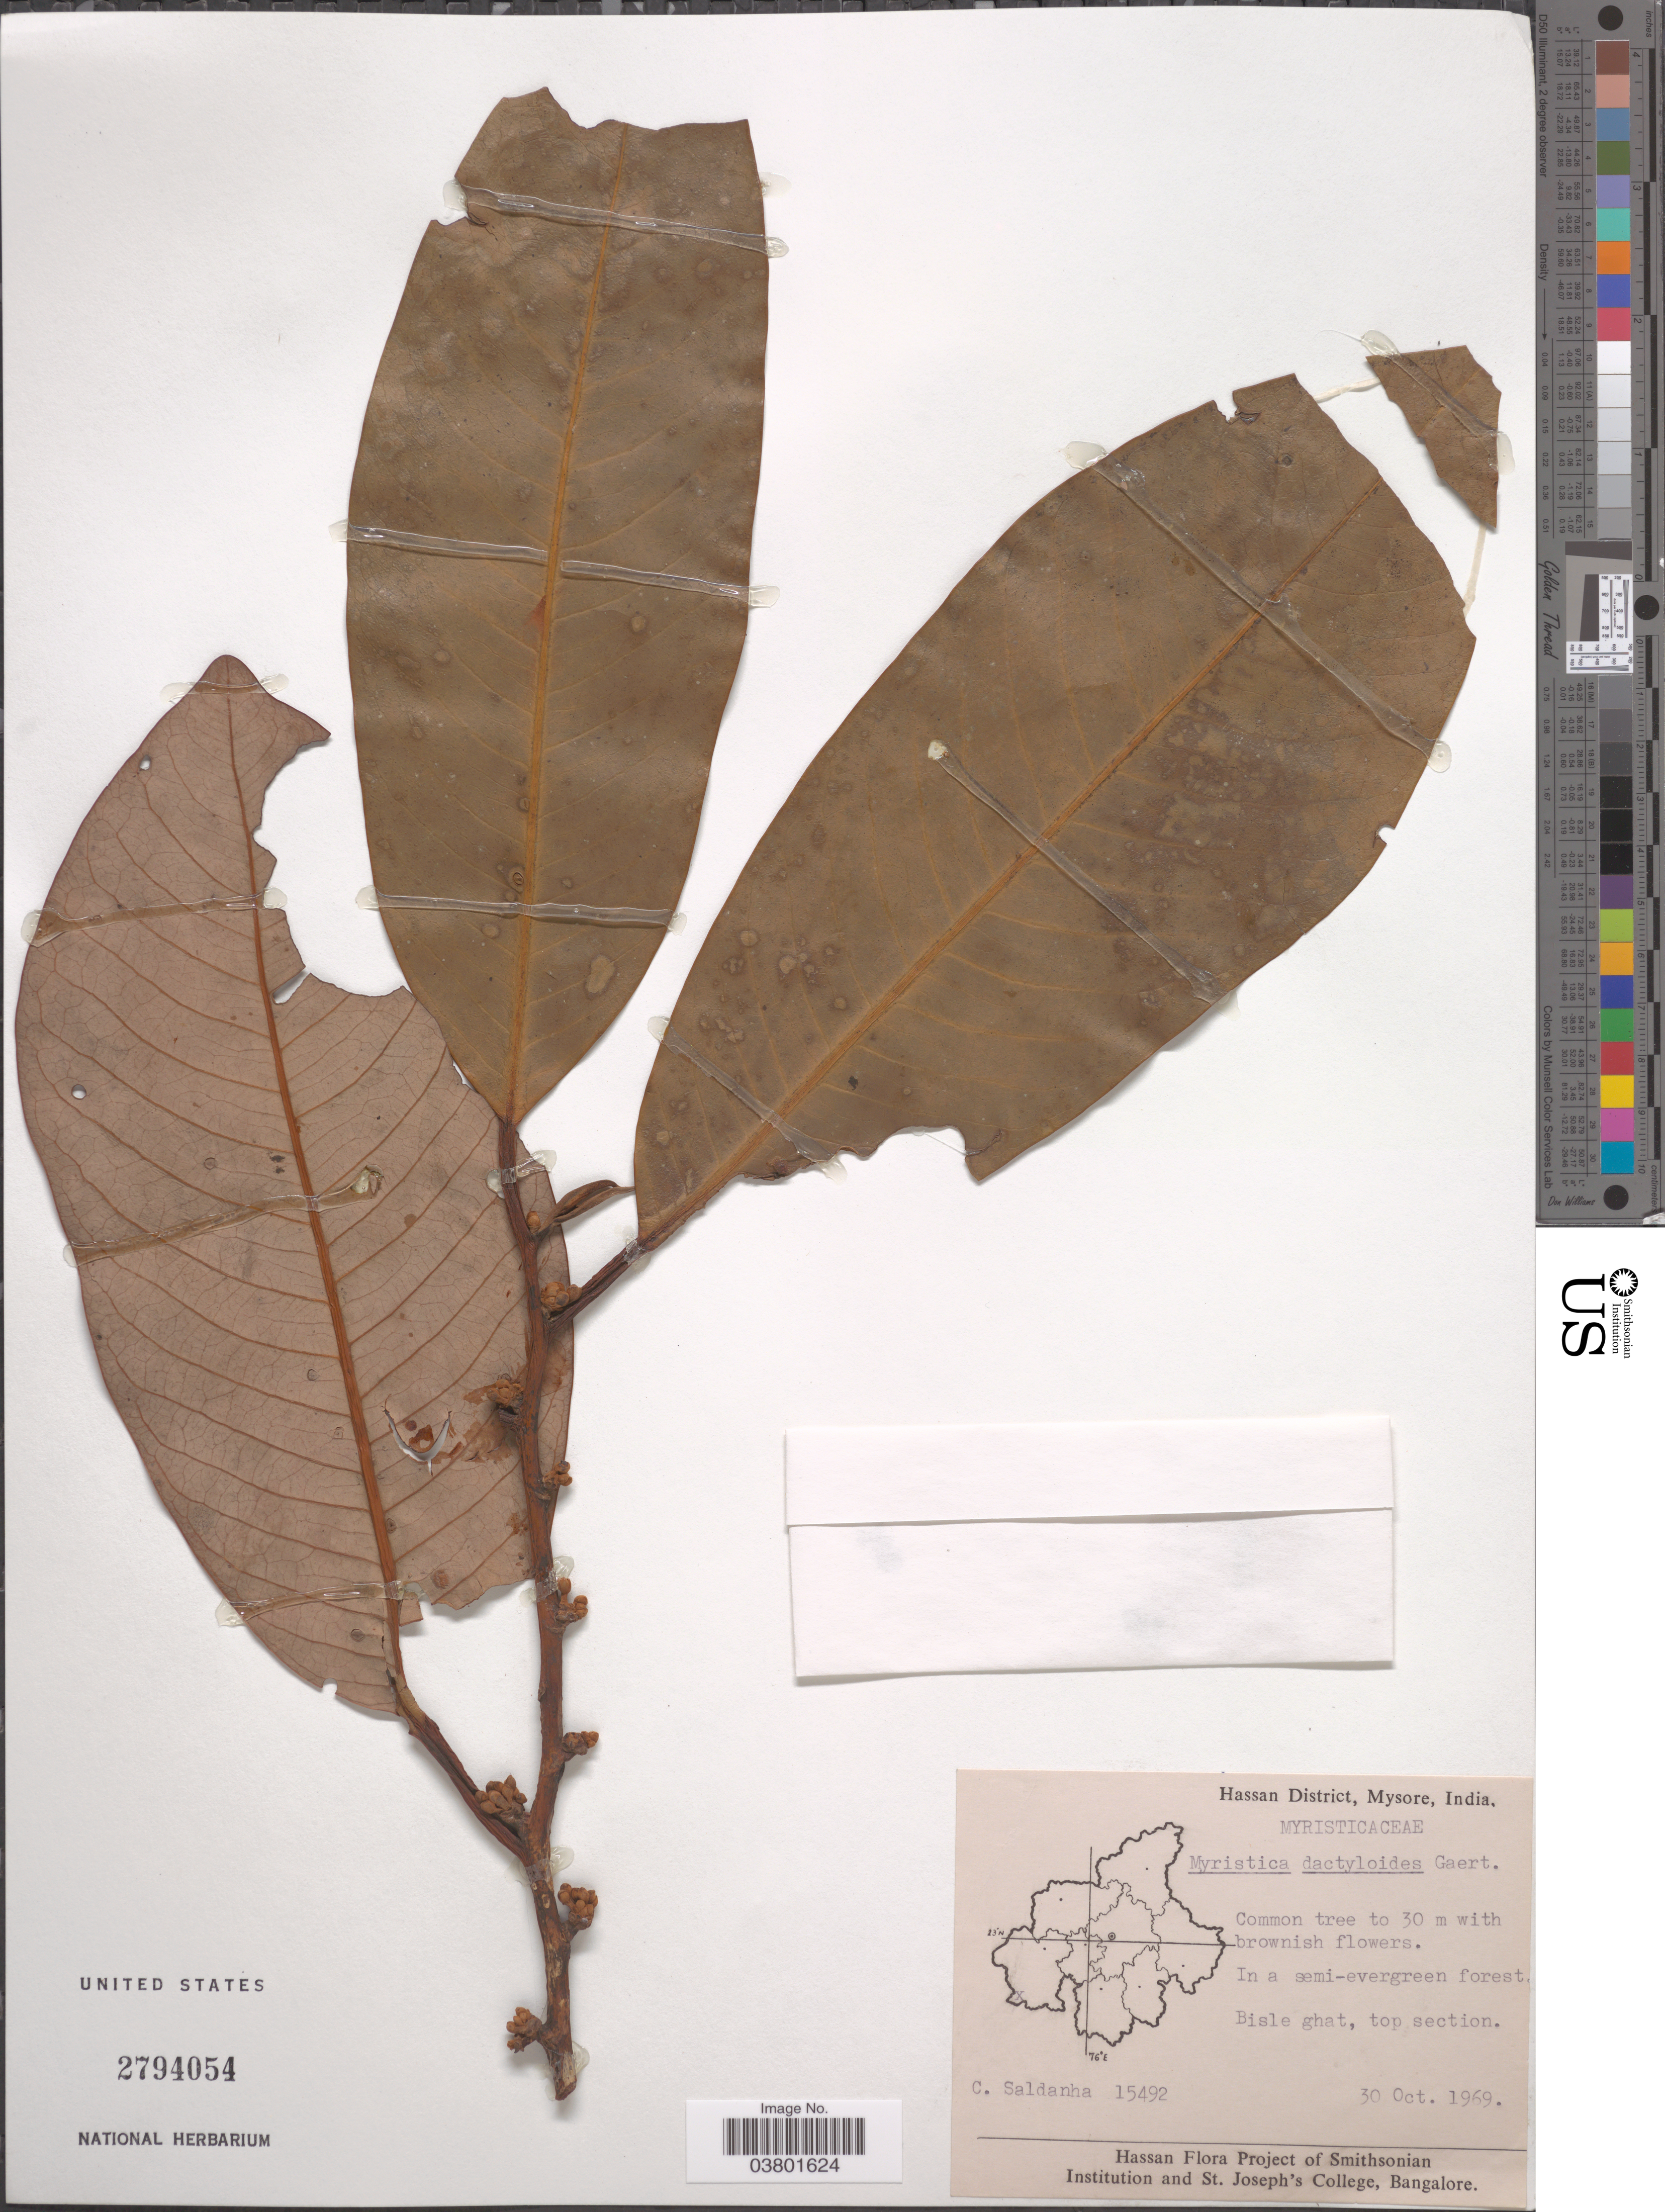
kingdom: Plantae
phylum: Tracheophyta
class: Magnoliopsida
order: Magnoliales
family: Myristicaceae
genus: Myristica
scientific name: Myristica dactyloides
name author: Wall.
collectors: C. Saldanha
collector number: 15492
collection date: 1969-10-30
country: India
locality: Hassan District, Mysore. Bisle ghat, top section.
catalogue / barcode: US 2794054